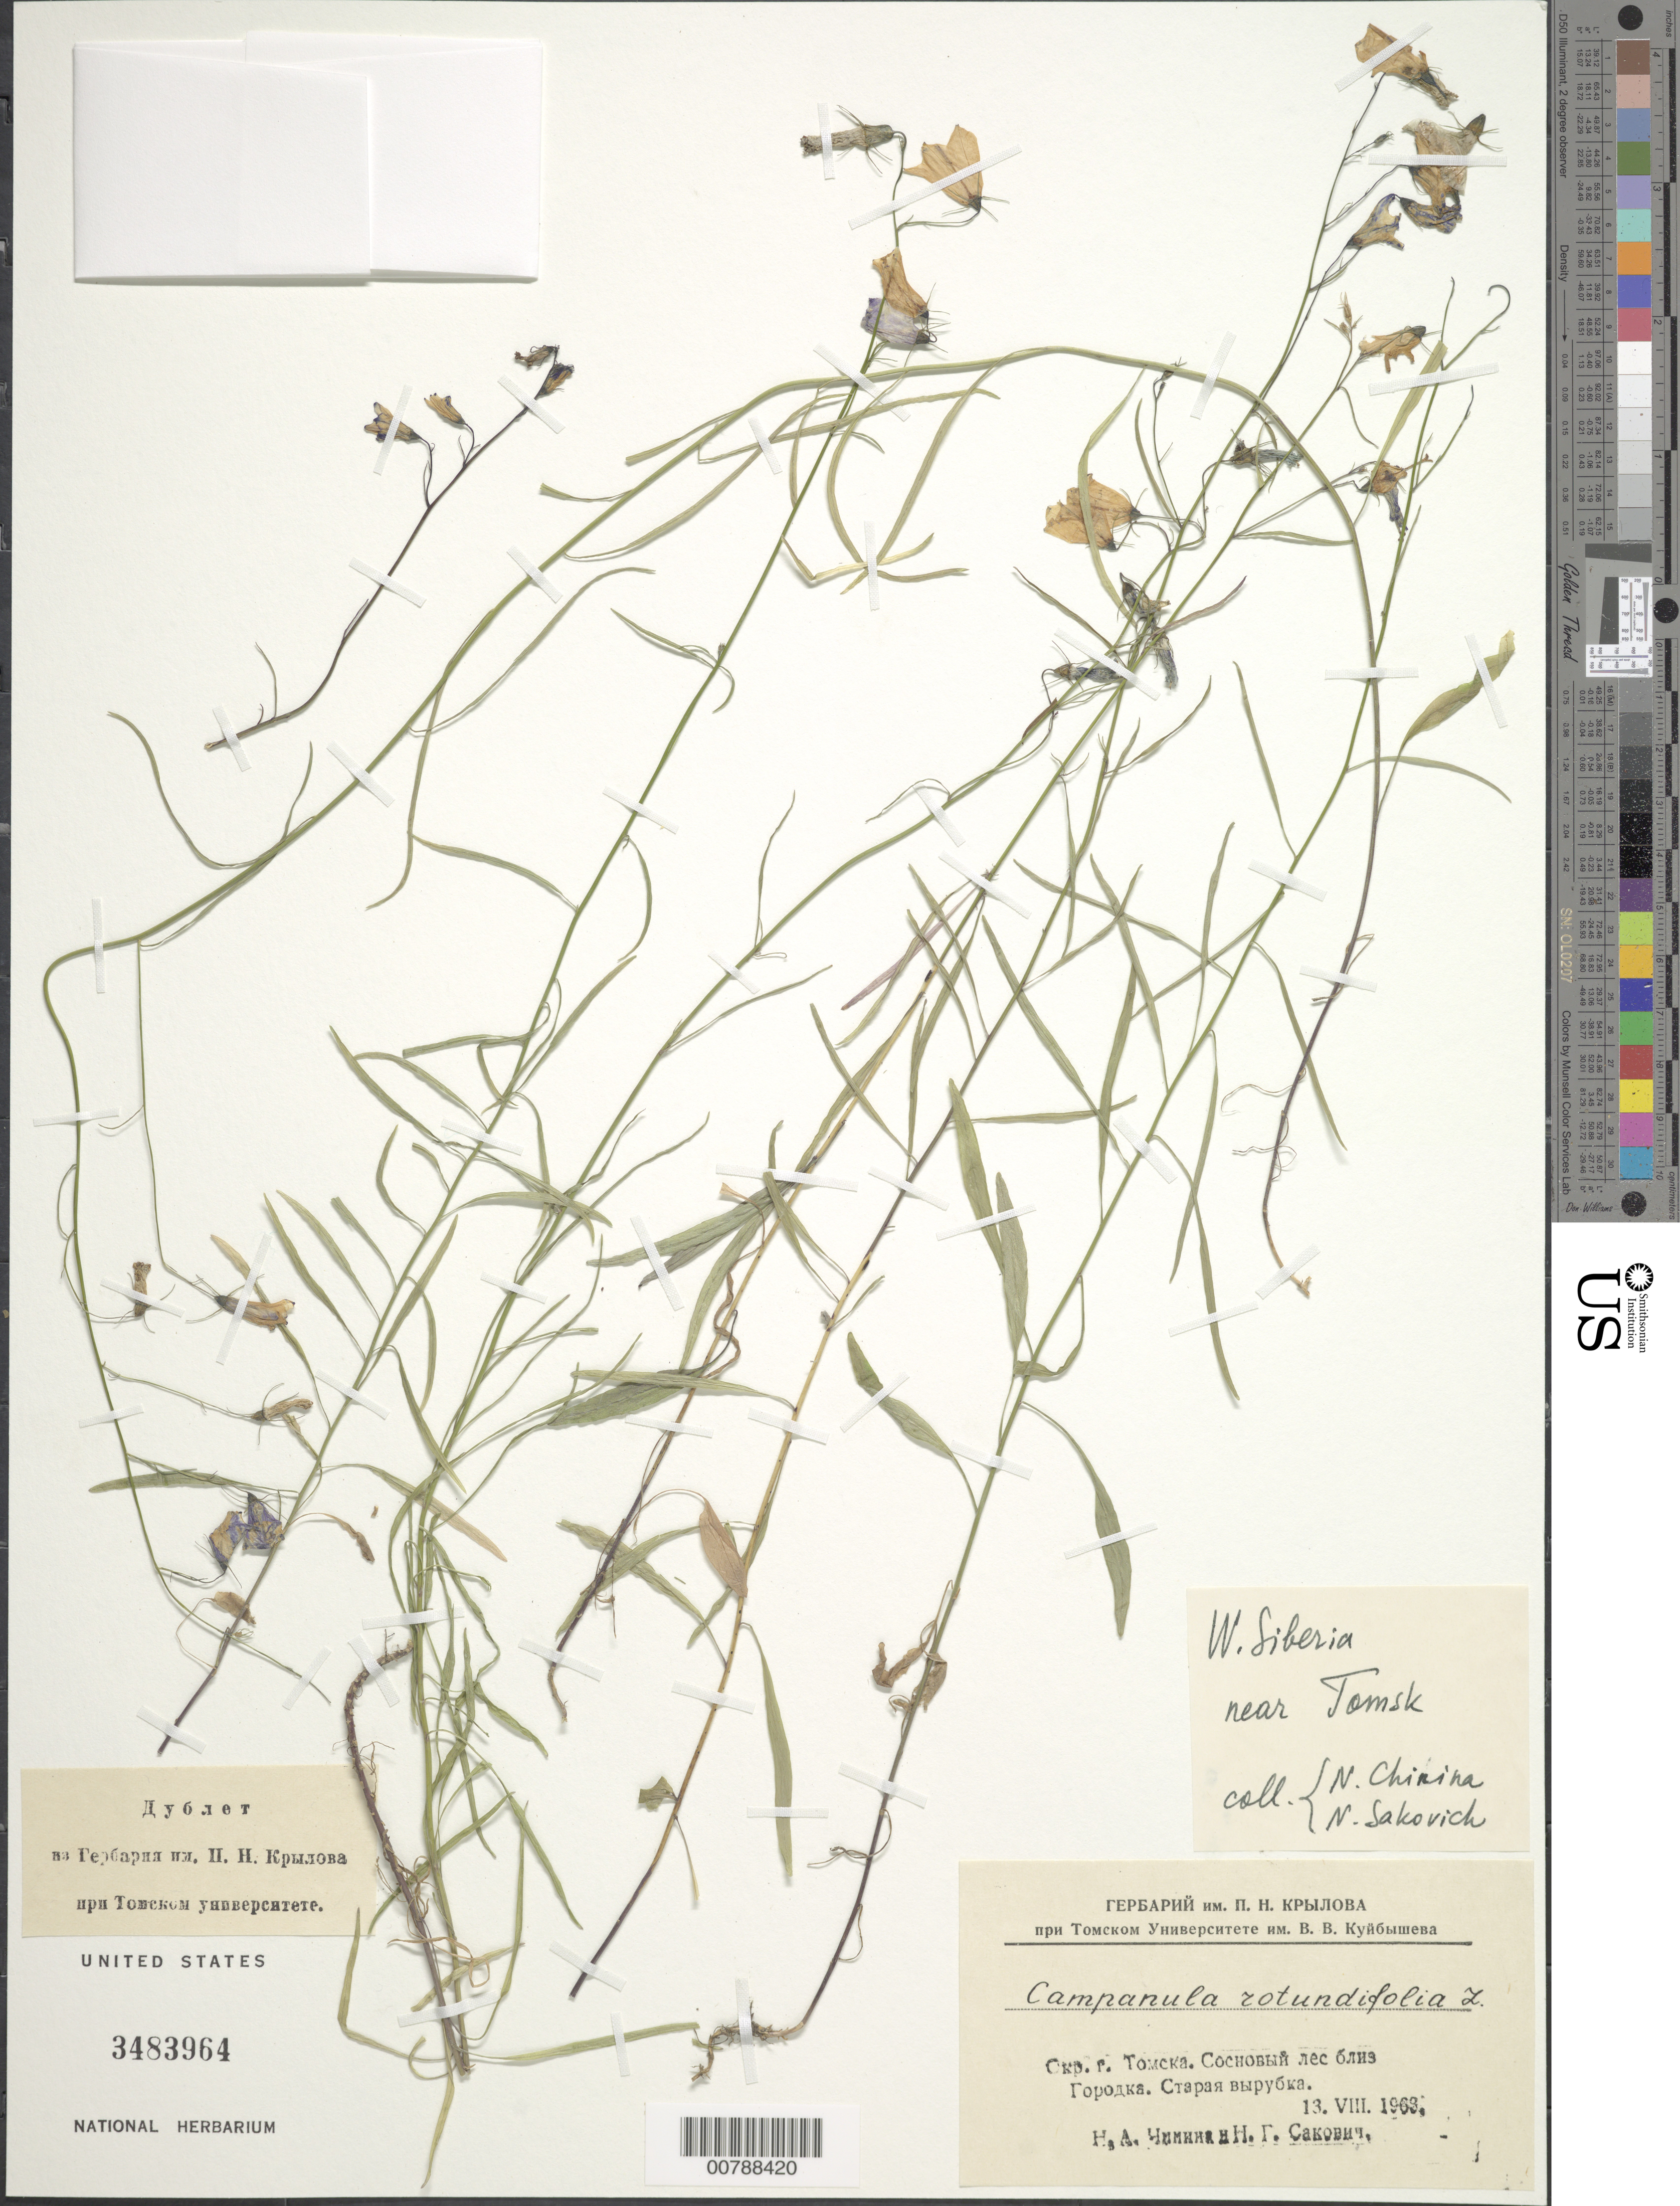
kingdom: Plantae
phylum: Tracheophyta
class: Magnoliopsida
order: Asterales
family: Campanulaceae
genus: Campanula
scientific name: Campanula rotundifolia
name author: L.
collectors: N. Chirina & N. Sakovich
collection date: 1963-08-13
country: Russian Federation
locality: W. Siberia. Near Tomsk.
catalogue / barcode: US 3483964